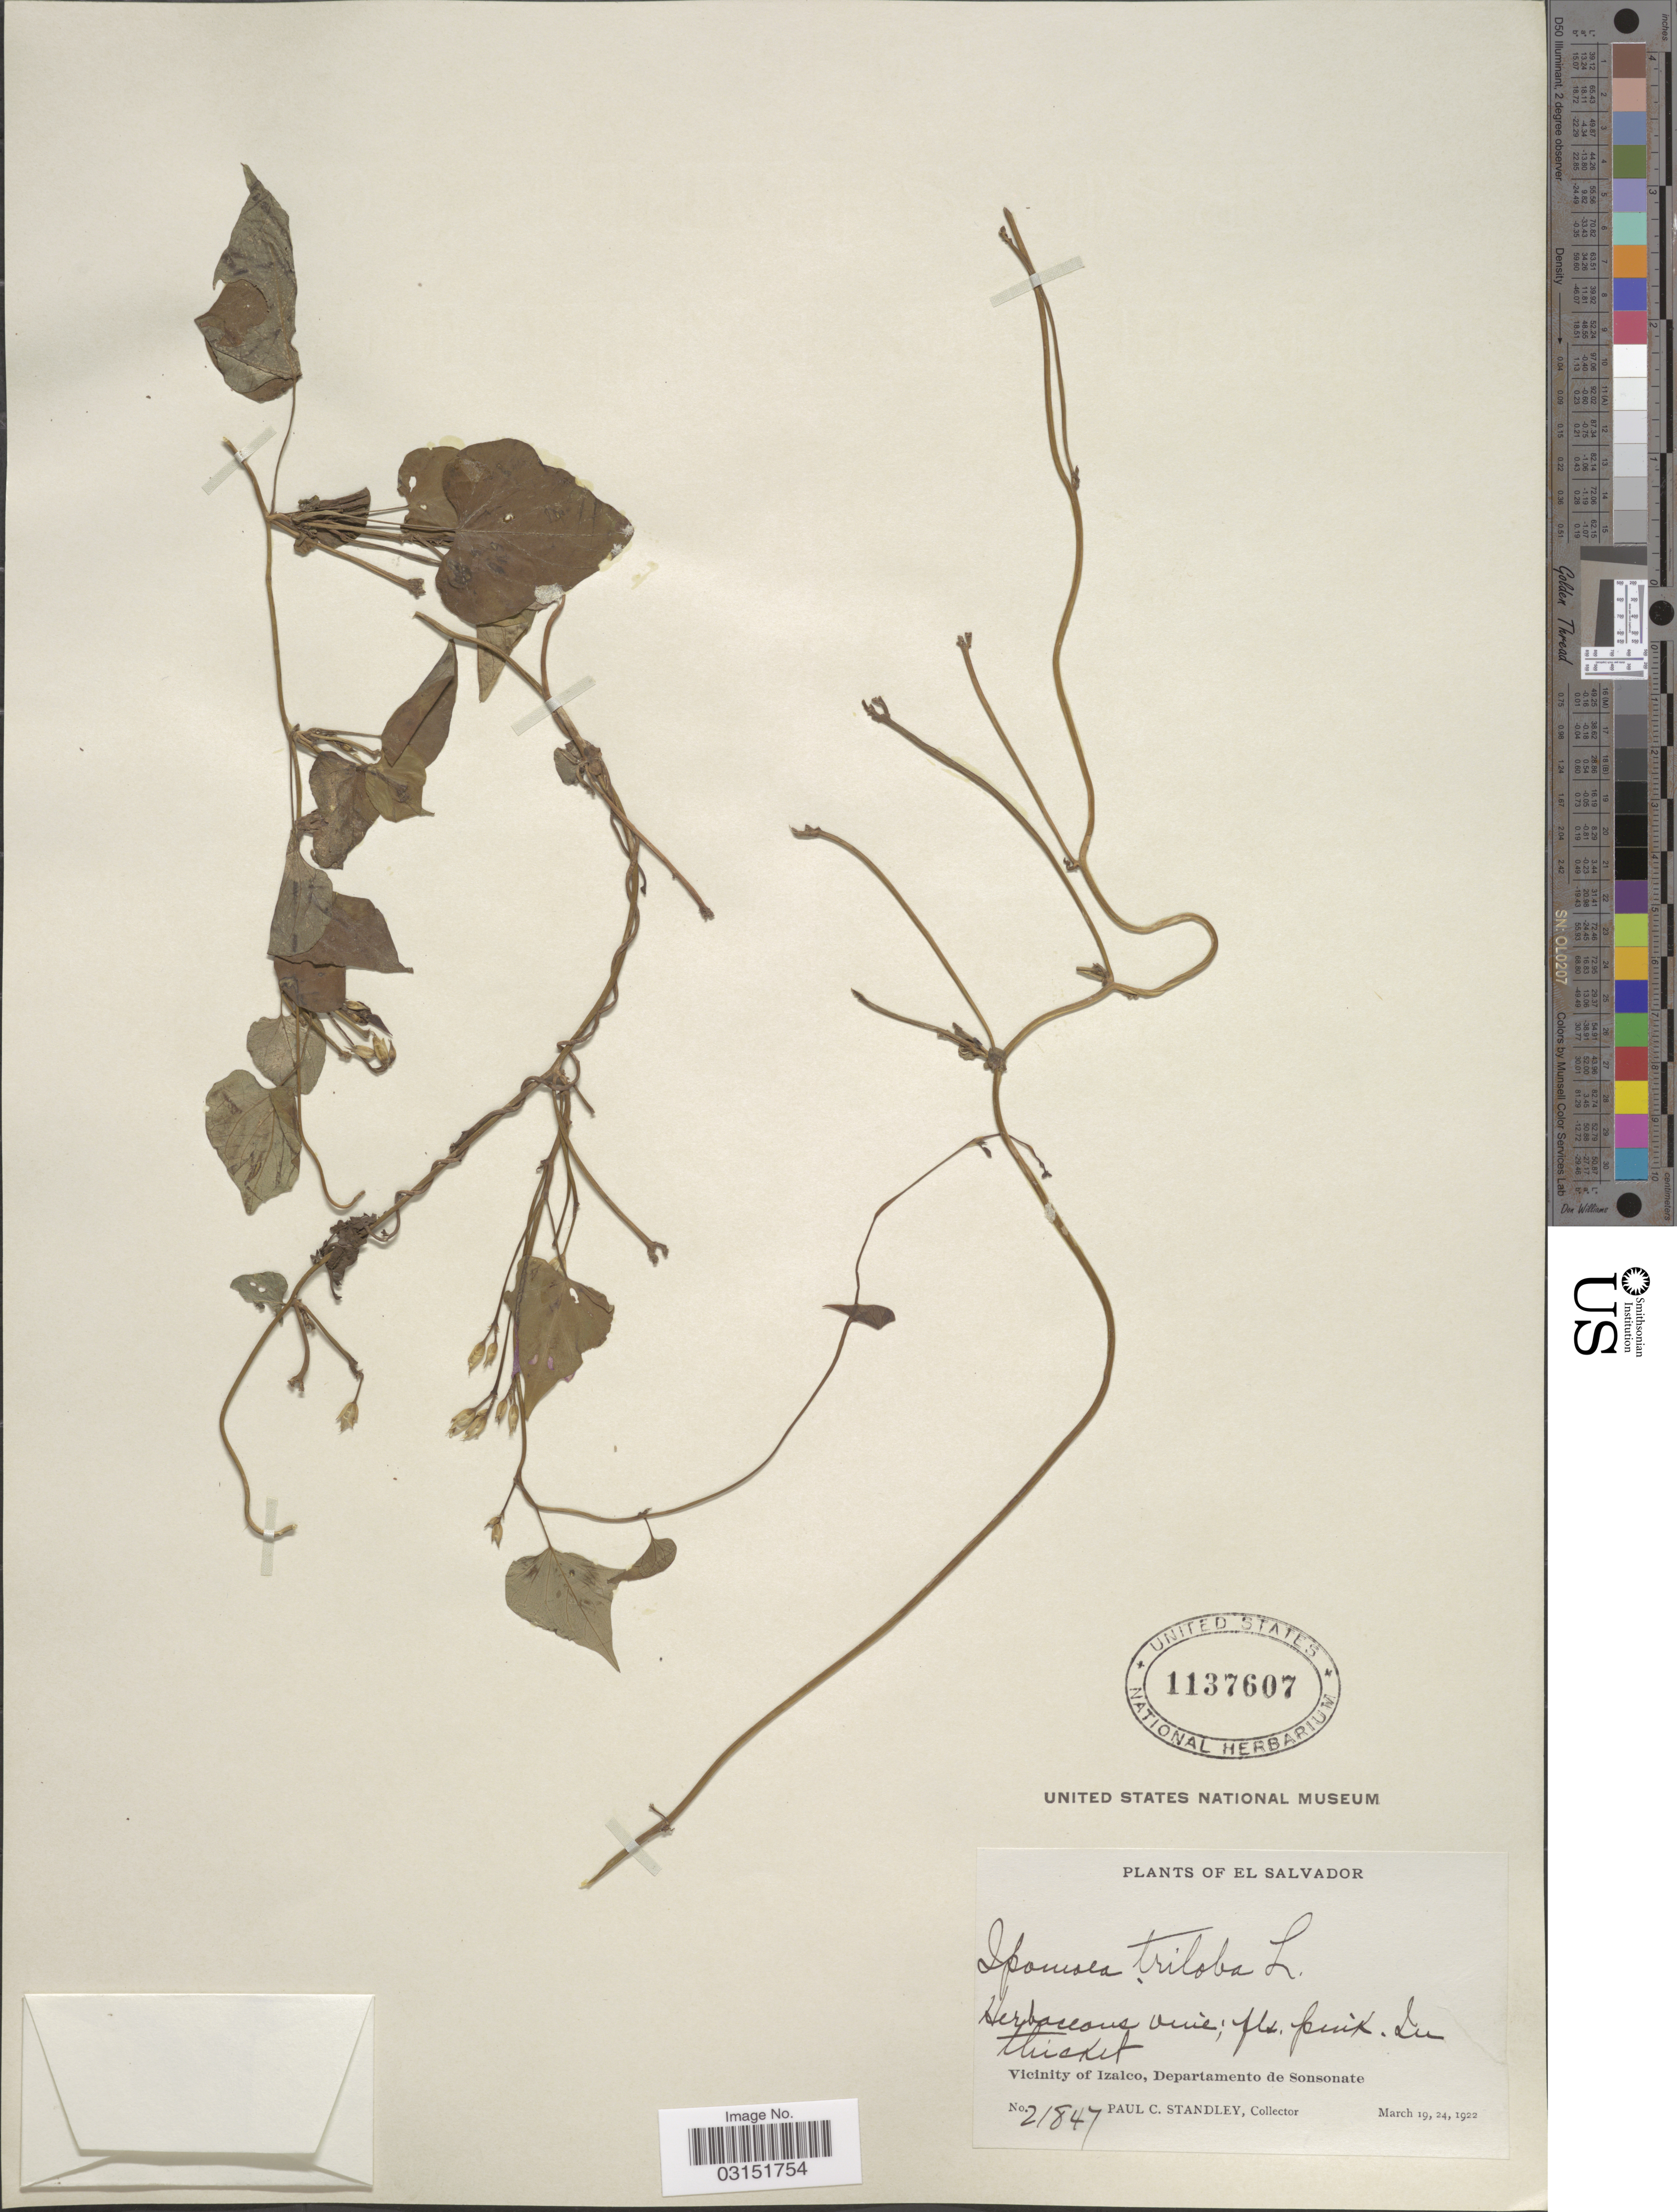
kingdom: Plantae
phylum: Tracheophyta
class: Magnoliopsida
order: Solanales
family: Convolvulaceae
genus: Ipomoea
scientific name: Ipomoea triloba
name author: L.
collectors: P. C. Standley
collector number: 21847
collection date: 1922-03-19/1922-03-24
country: El Salvador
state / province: Sonsonate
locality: Vicinity of Izalco, Departamento de Sonsonate.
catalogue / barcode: US 1137607